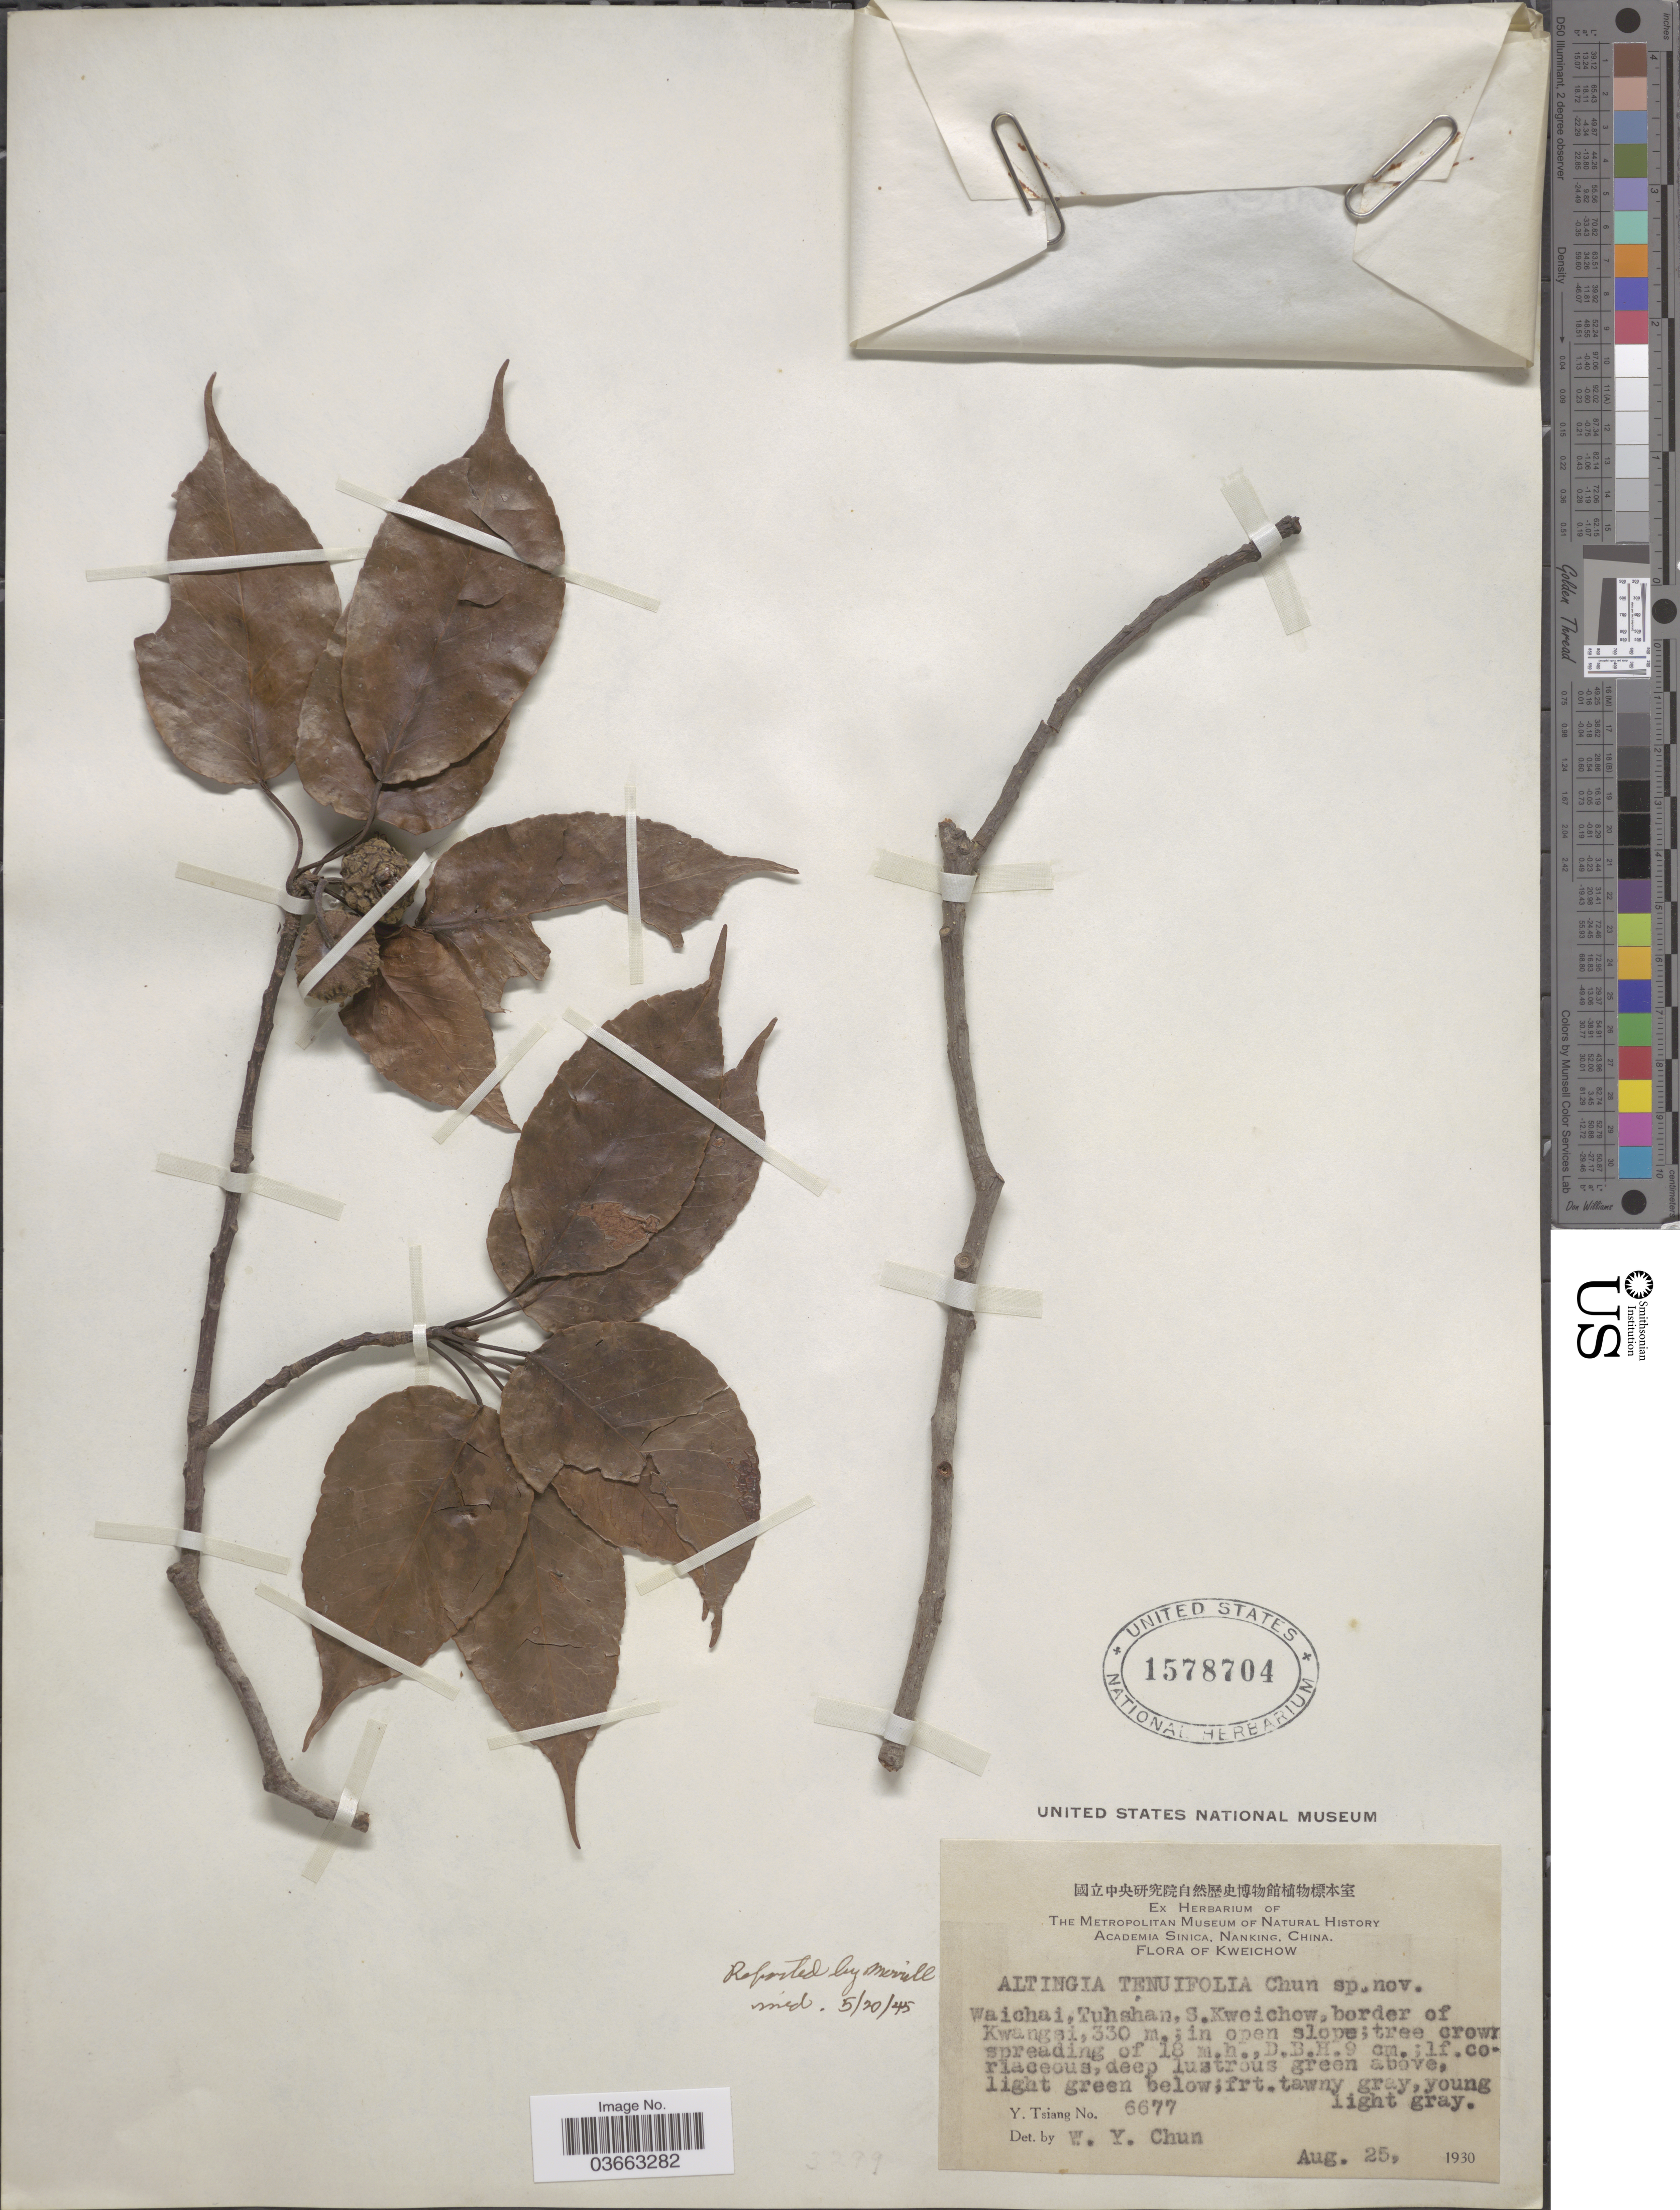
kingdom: Plantae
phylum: Tracheophyta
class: Magnoliopsida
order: Saxifragales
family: Altingiaceae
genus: Altingia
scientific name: Altingia tenuifolia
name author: Chun ex Hung T. Chang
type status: Isotype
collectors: Y. Tsiang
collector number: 6677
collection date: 1930-08-25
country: China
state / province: Guizhou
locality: Kweichow. Waichai, Tuhshan, S. Kweichow, border of Kwangsi.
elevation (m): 330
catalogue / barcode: US 1578704